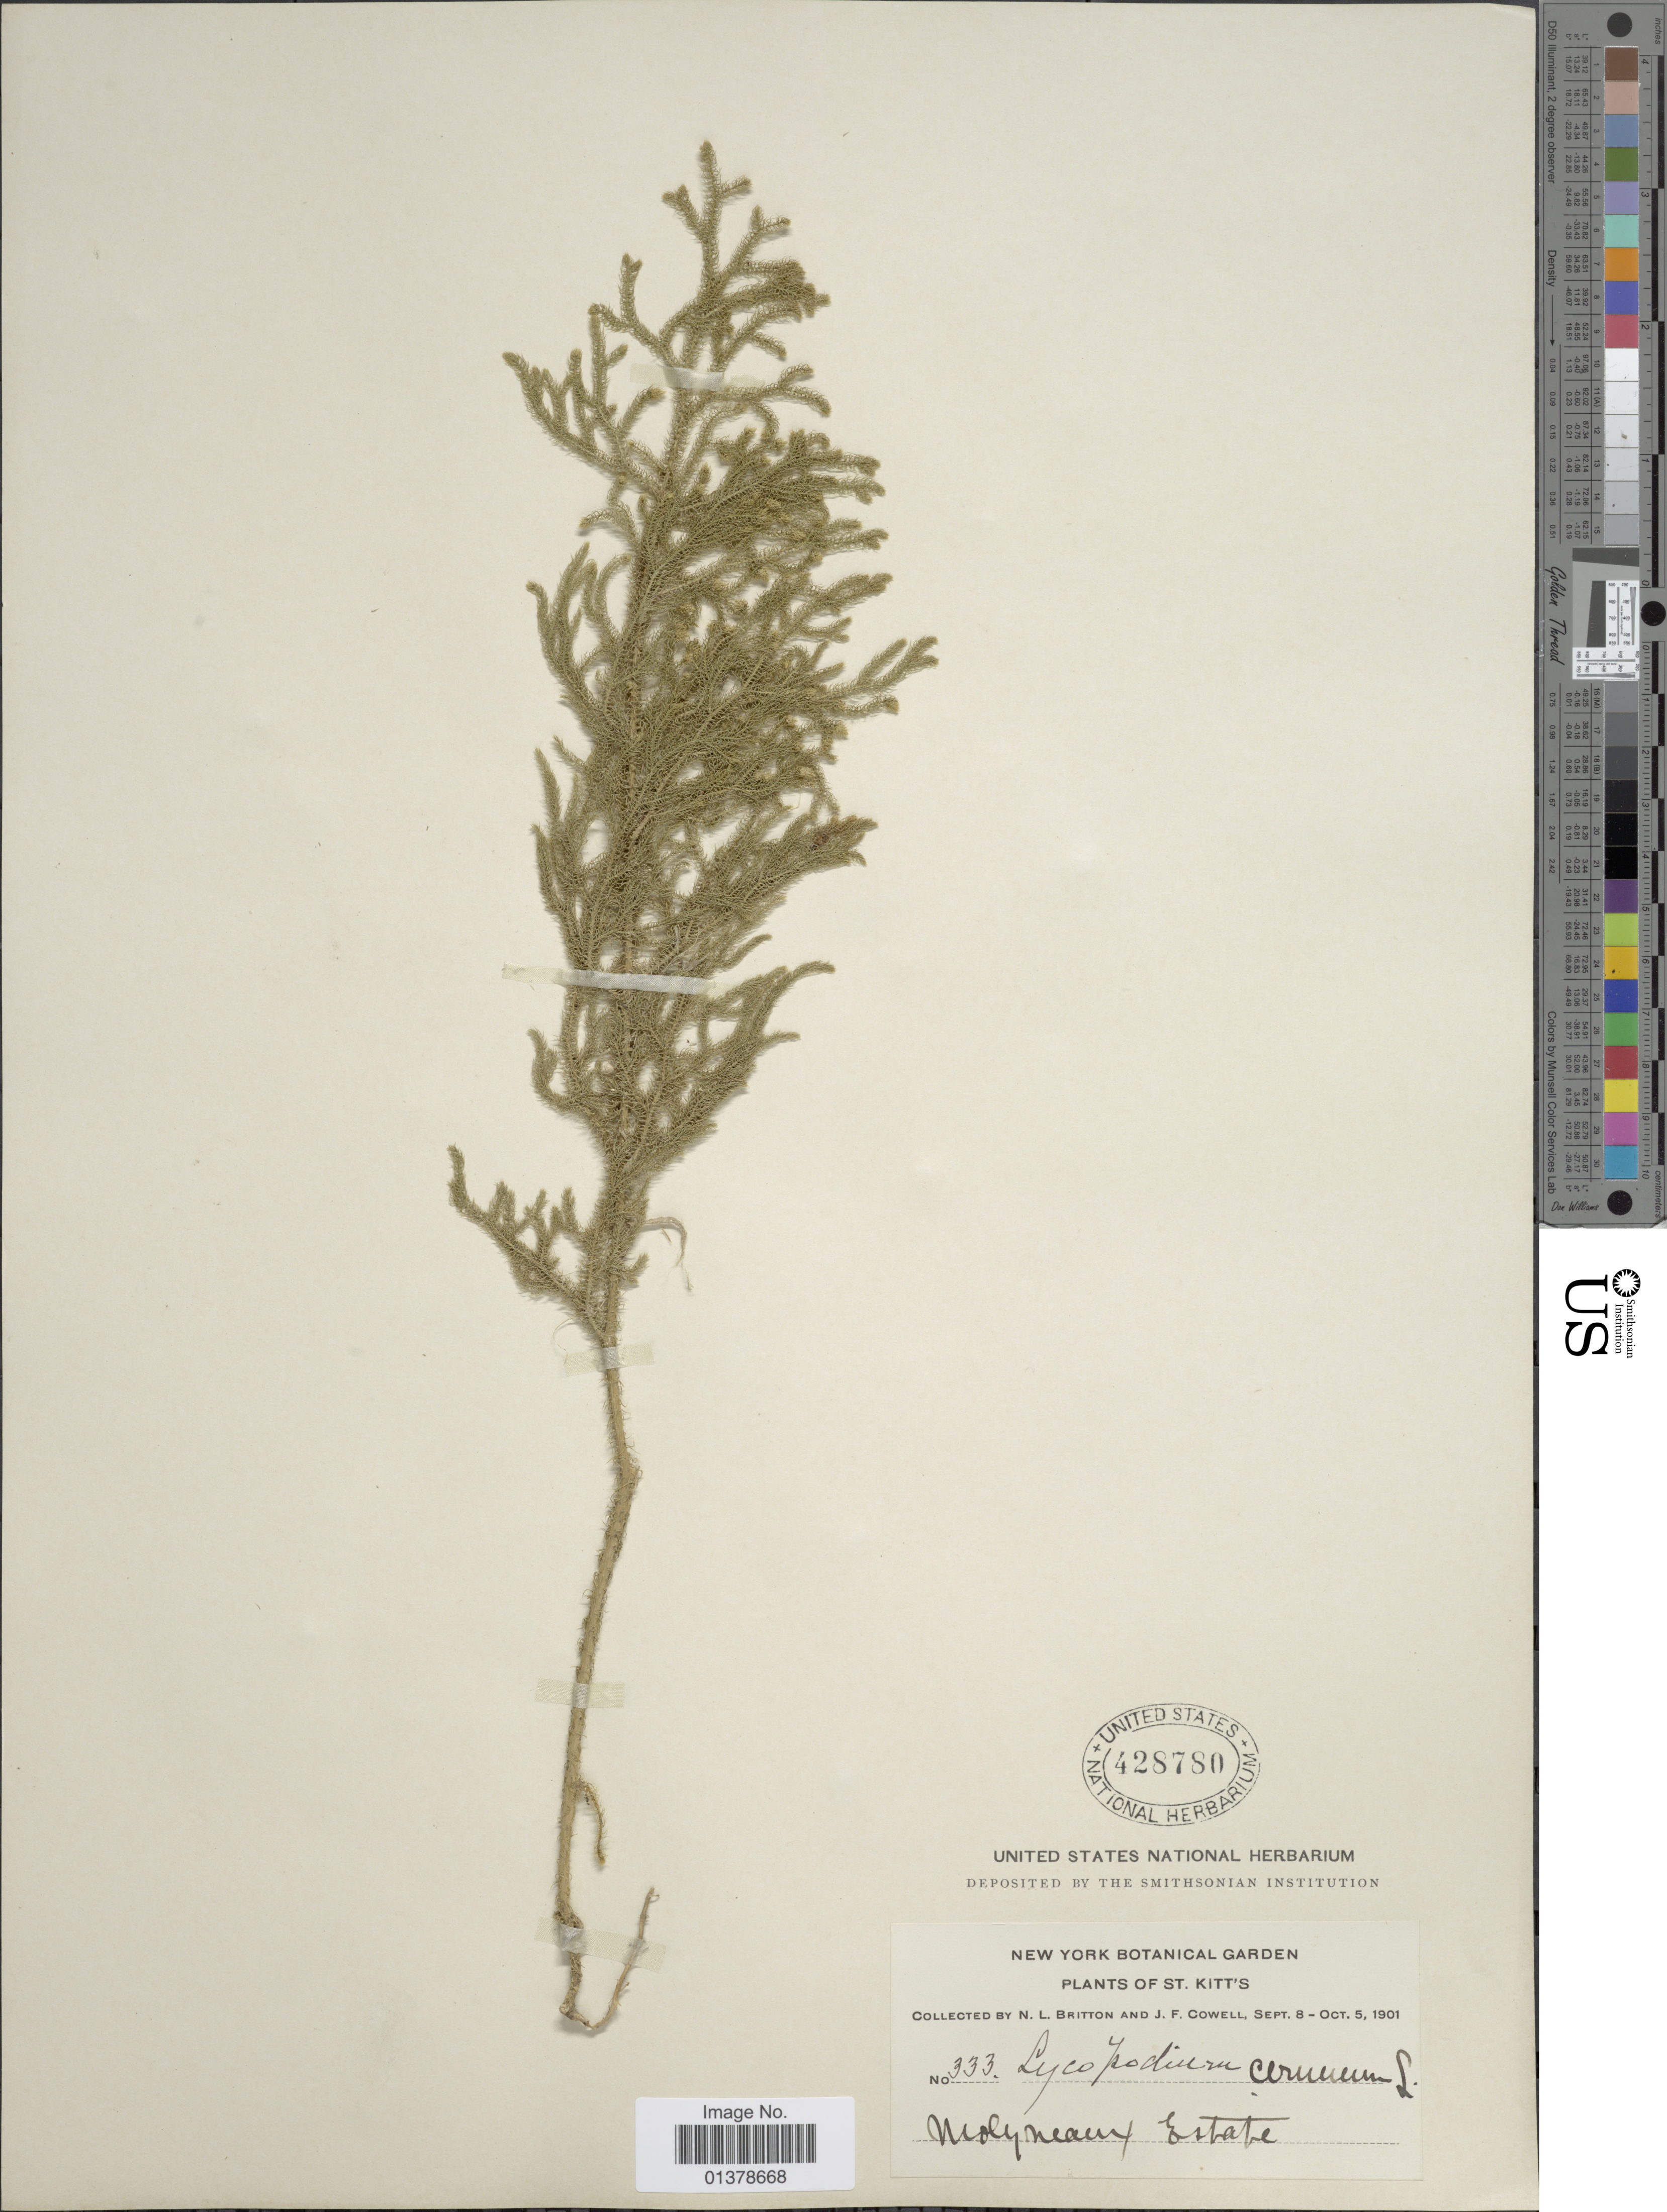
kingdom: Plantae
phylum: Tracheophyta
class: Lycopodiopsida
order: Lycopodiales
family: Lycopodiaceae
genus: Palhinhaea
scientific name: Palhinhaea cernua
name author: (L.) Vasc. & Franco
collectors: N. Britton & J. F. Cowell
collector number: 333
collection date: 1901-09-08/1901-10-05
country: St. Christopher-Nevis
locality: St. Kitt's, Moly [illegible text] estate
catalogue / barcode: US 428780